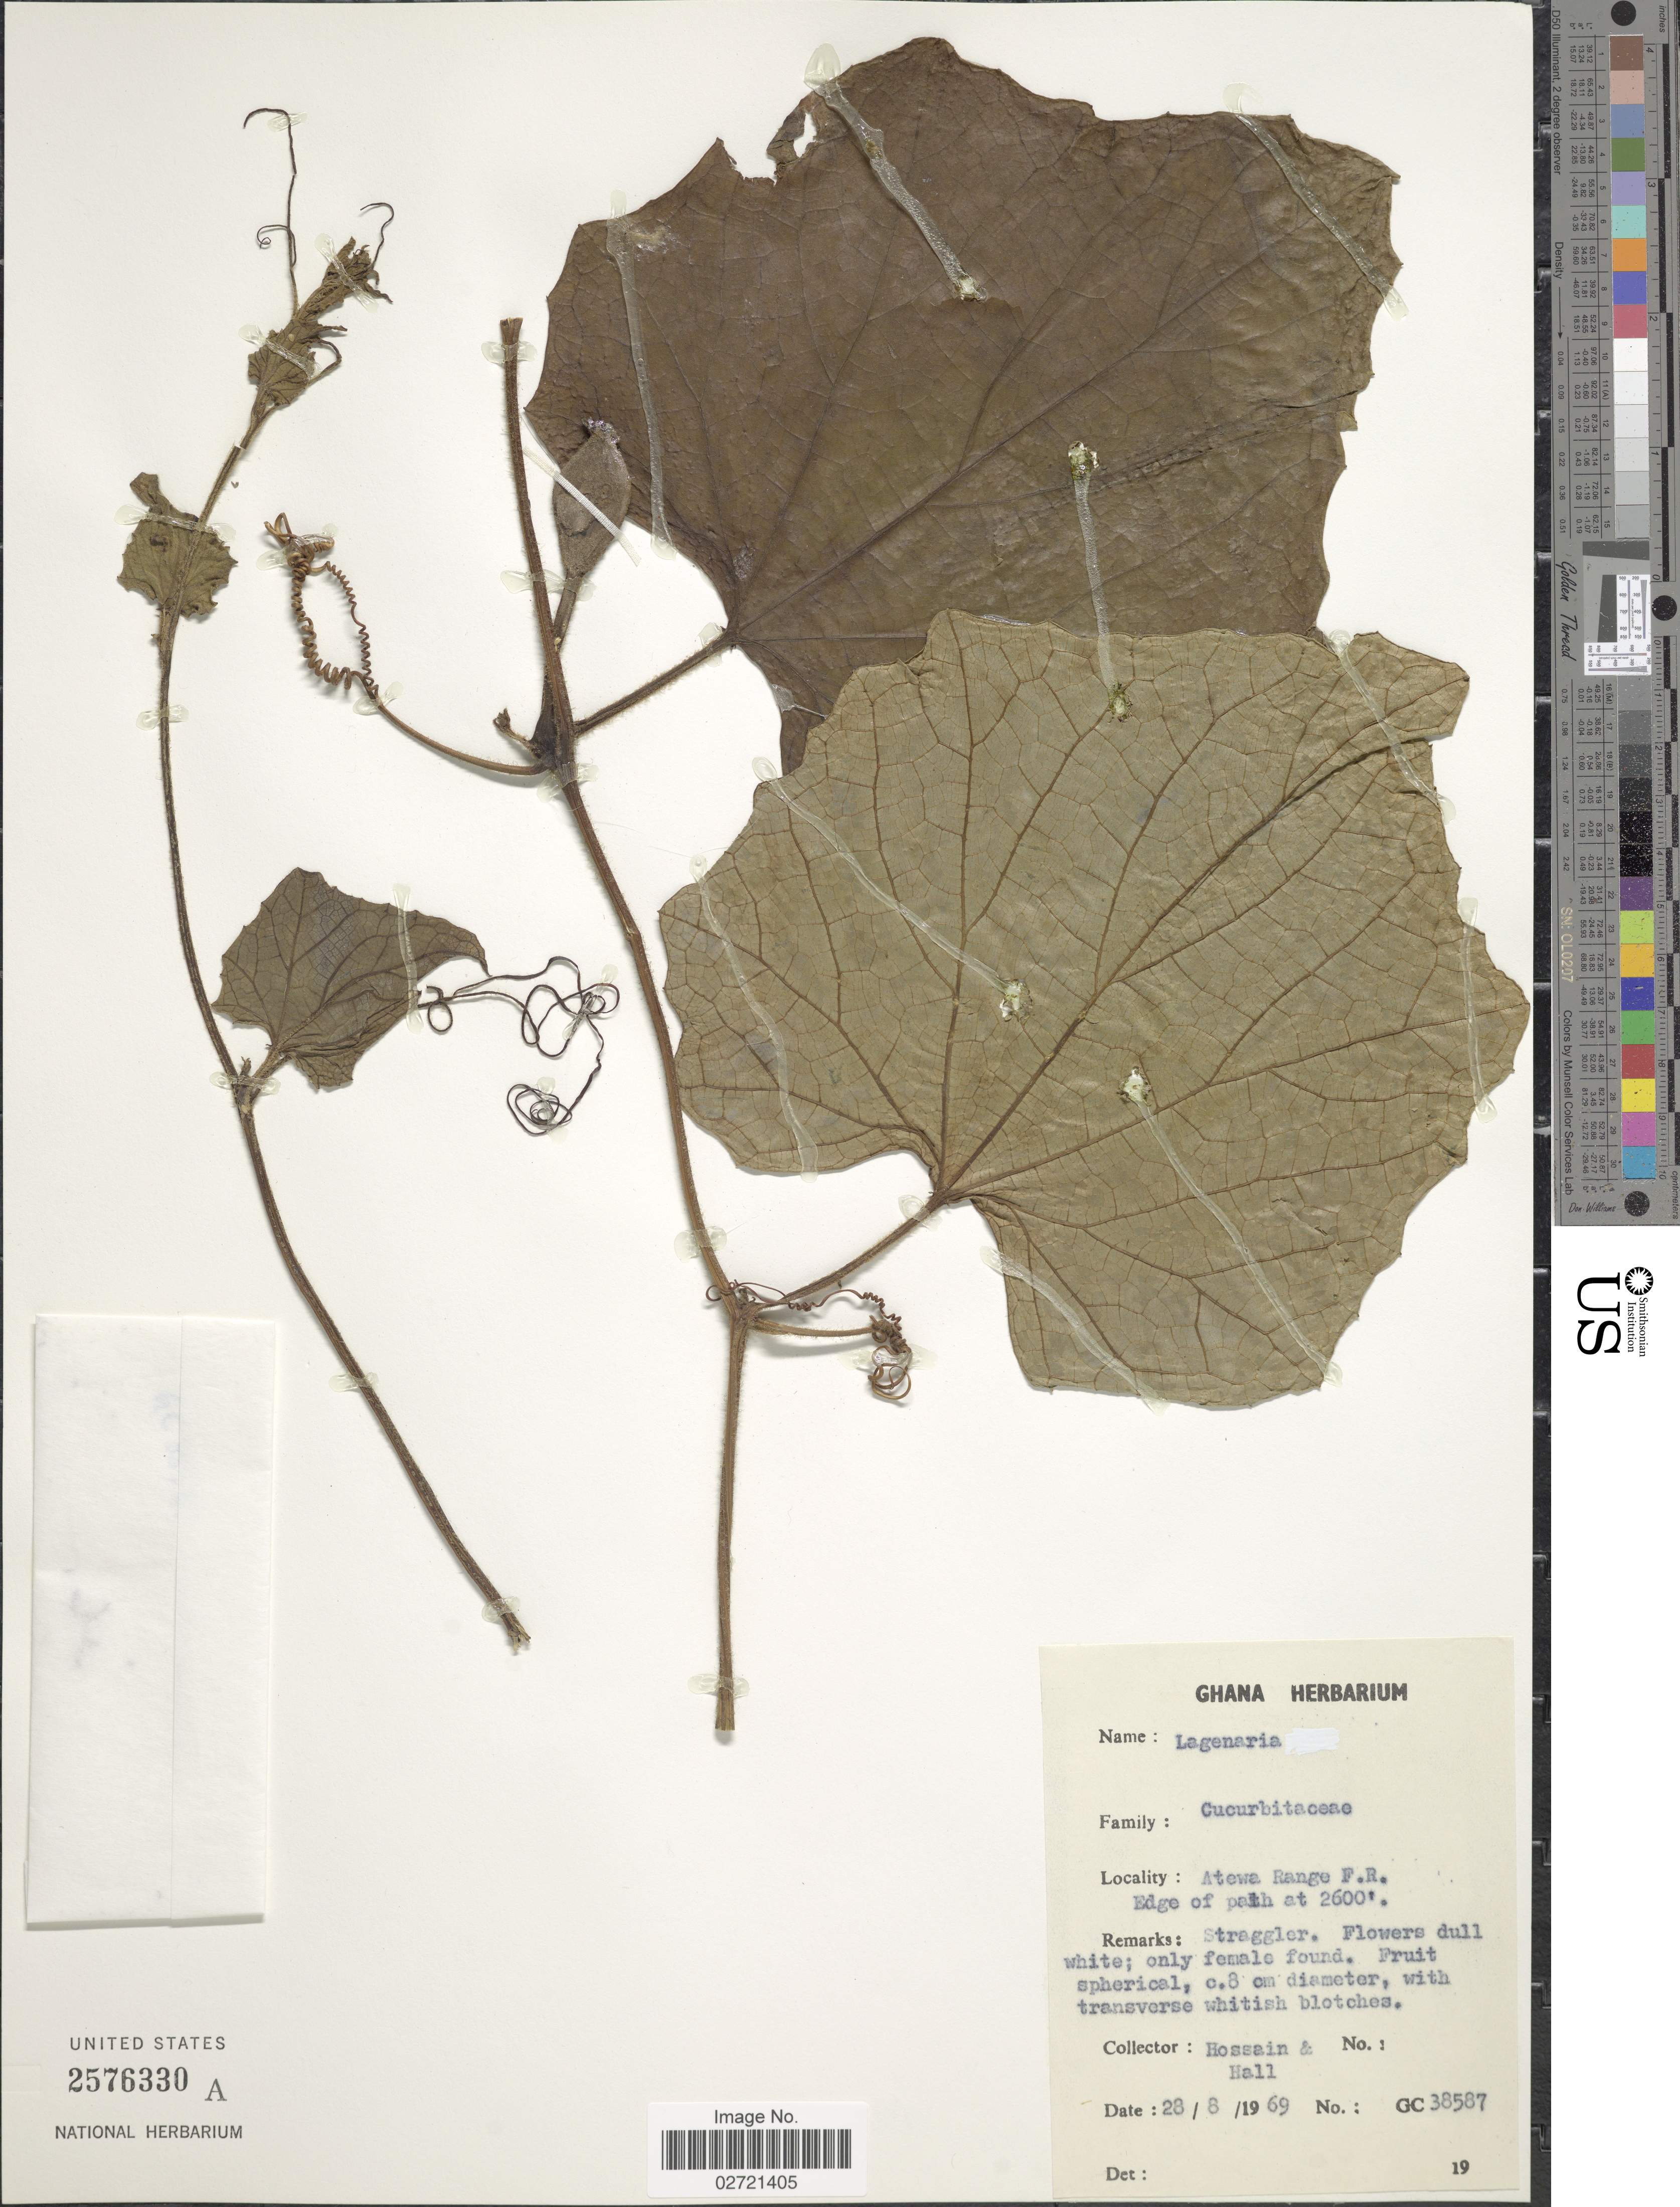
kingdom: Plantae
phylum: Tracheophyta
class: Magnoliopsida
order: Cucurbitales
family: Cucurbitaceae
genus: Lagenaria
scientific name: Lagenaria sphaerica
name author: (Sond.) Naudin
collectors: Hossain & -- Hall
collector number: GC 38587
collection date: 1969-08-28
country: Ghana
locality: Atewa Range F.R. Edge of path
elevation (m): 792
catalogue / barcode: US 2576330A